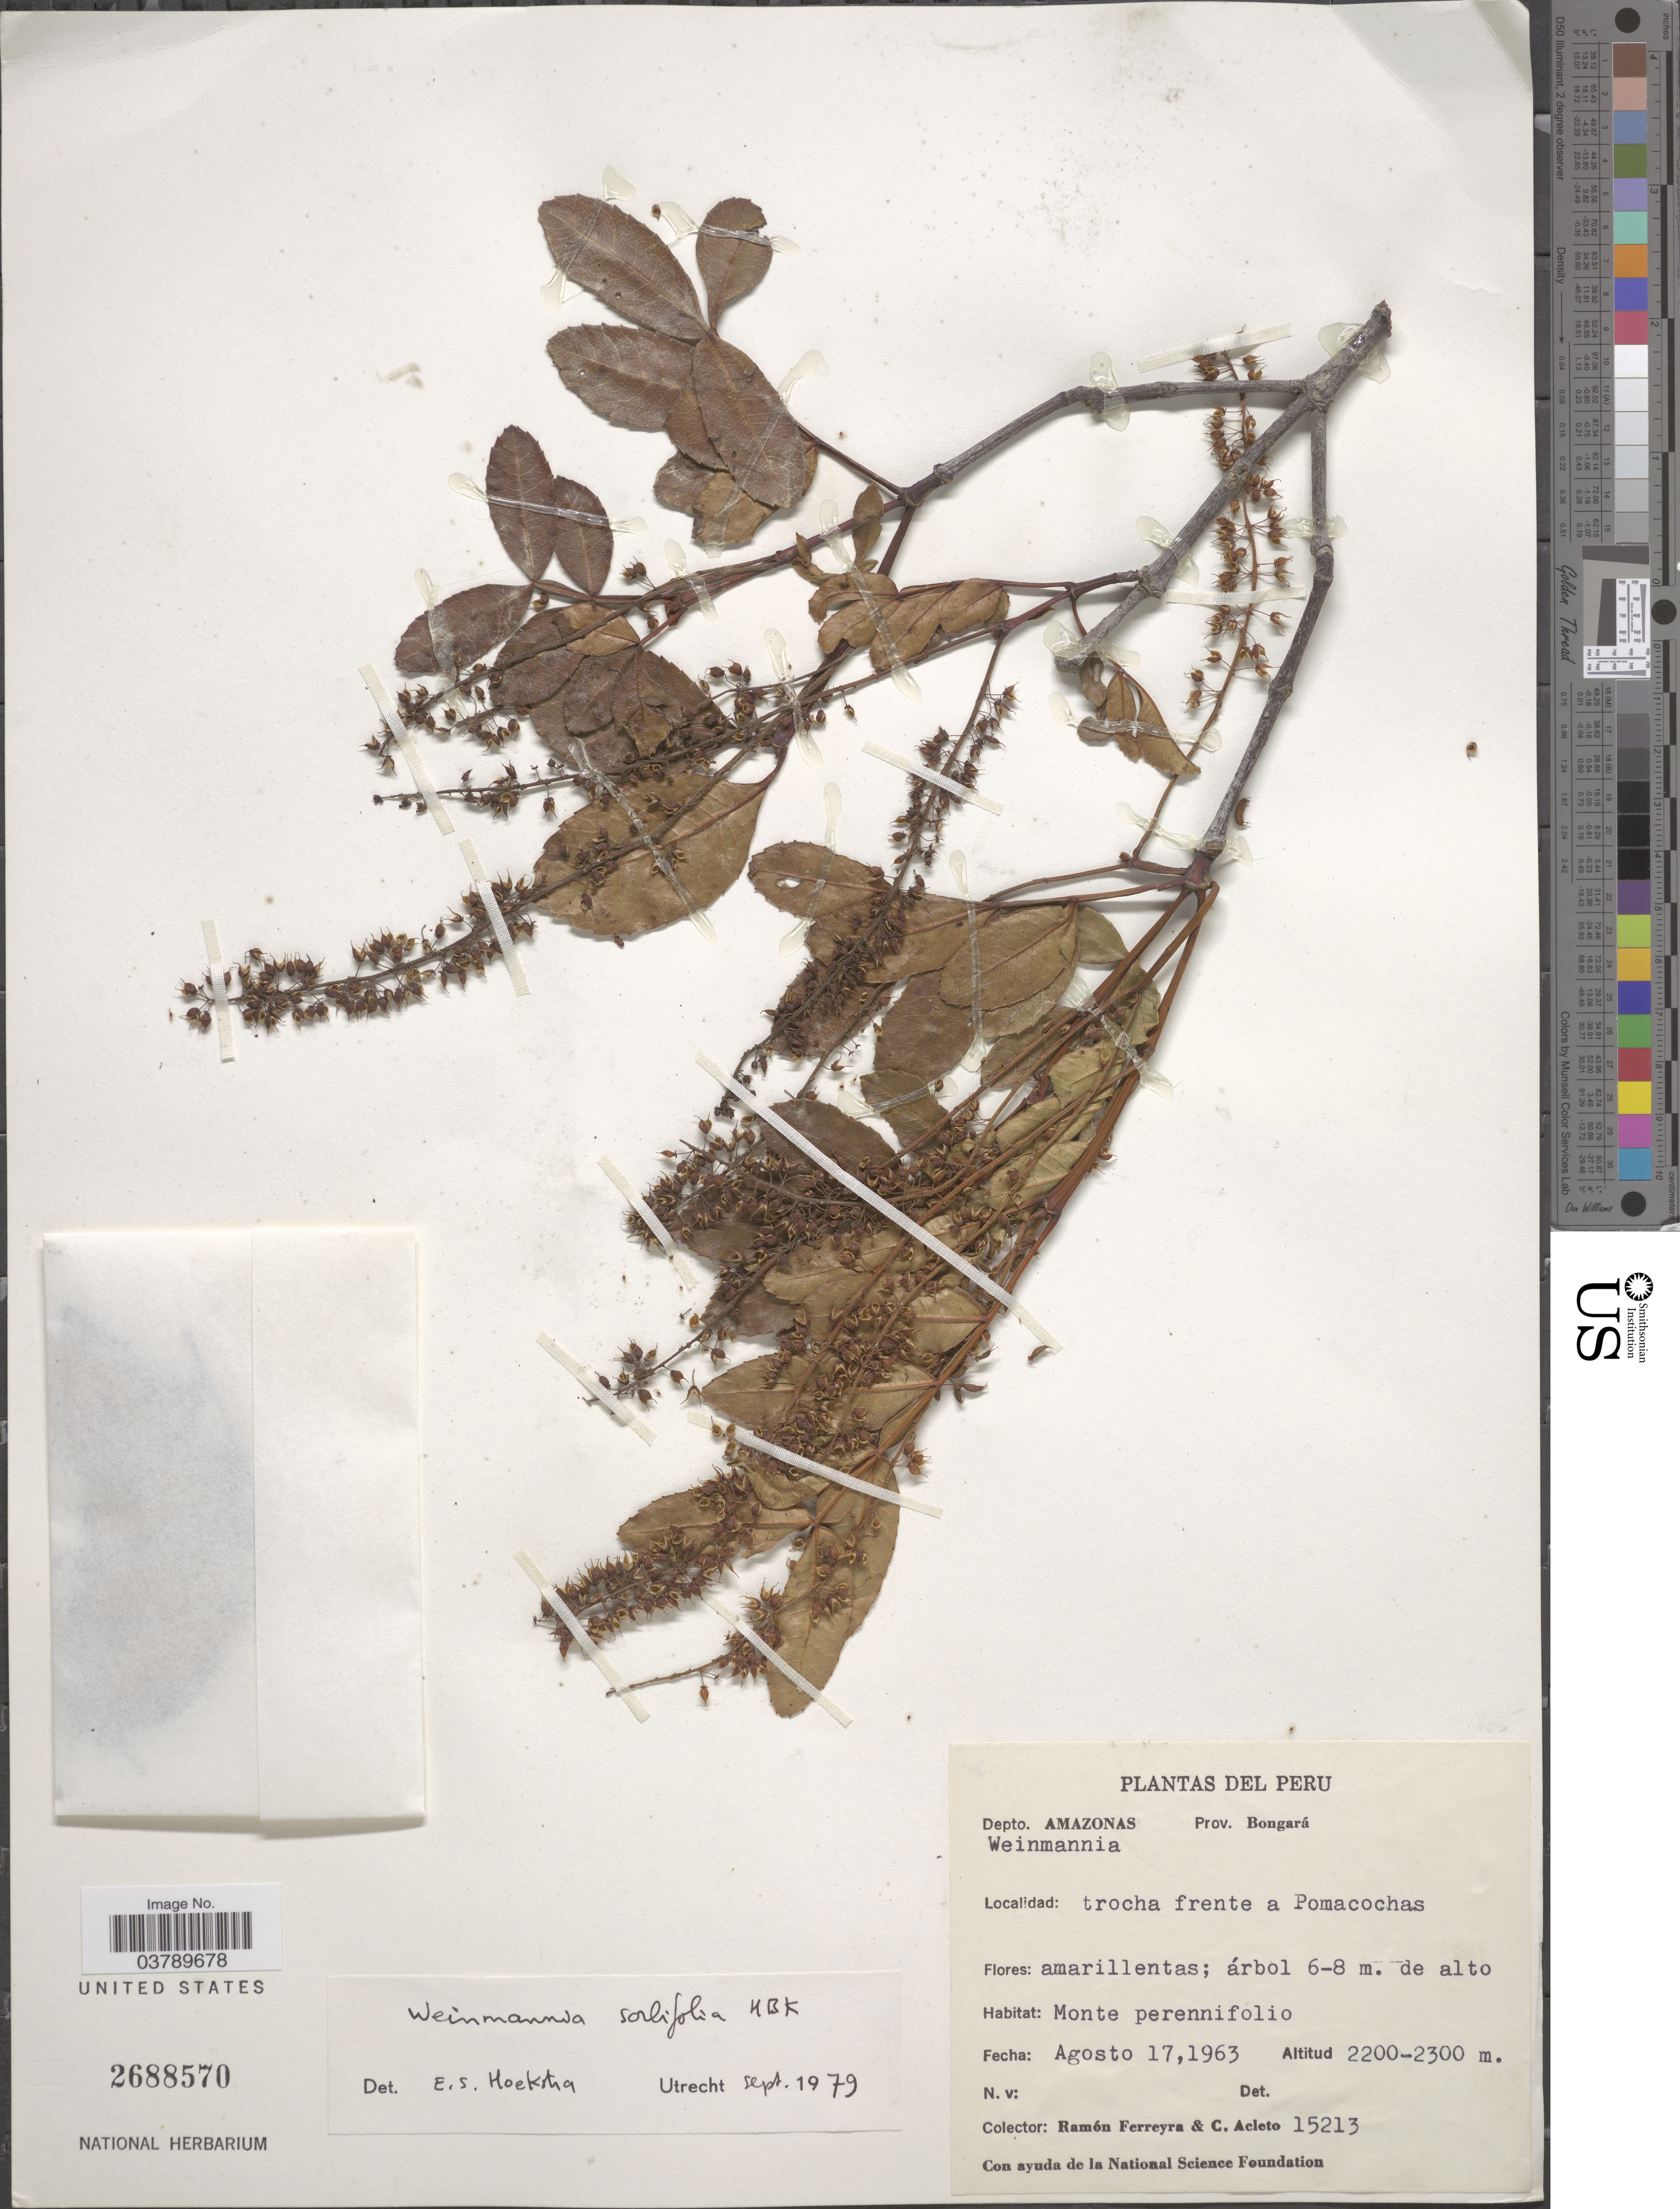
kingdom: Plantae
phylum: Tracheophyta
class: Magnoliopsida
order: Oxalidales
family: Cunoniaceae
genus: Weinmannia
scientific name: Weinmannia sorbifolia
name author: Kunth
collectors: R. A. Ferreyra, C. Acleto & National Science Foundation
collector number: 15213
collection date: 1963-08-17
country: Peru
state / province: Amazonas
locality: Depto. Amazonas. Prov. Bongará. Trocha frente a Pomacochas.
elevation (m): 2200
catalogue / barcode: US 2688570